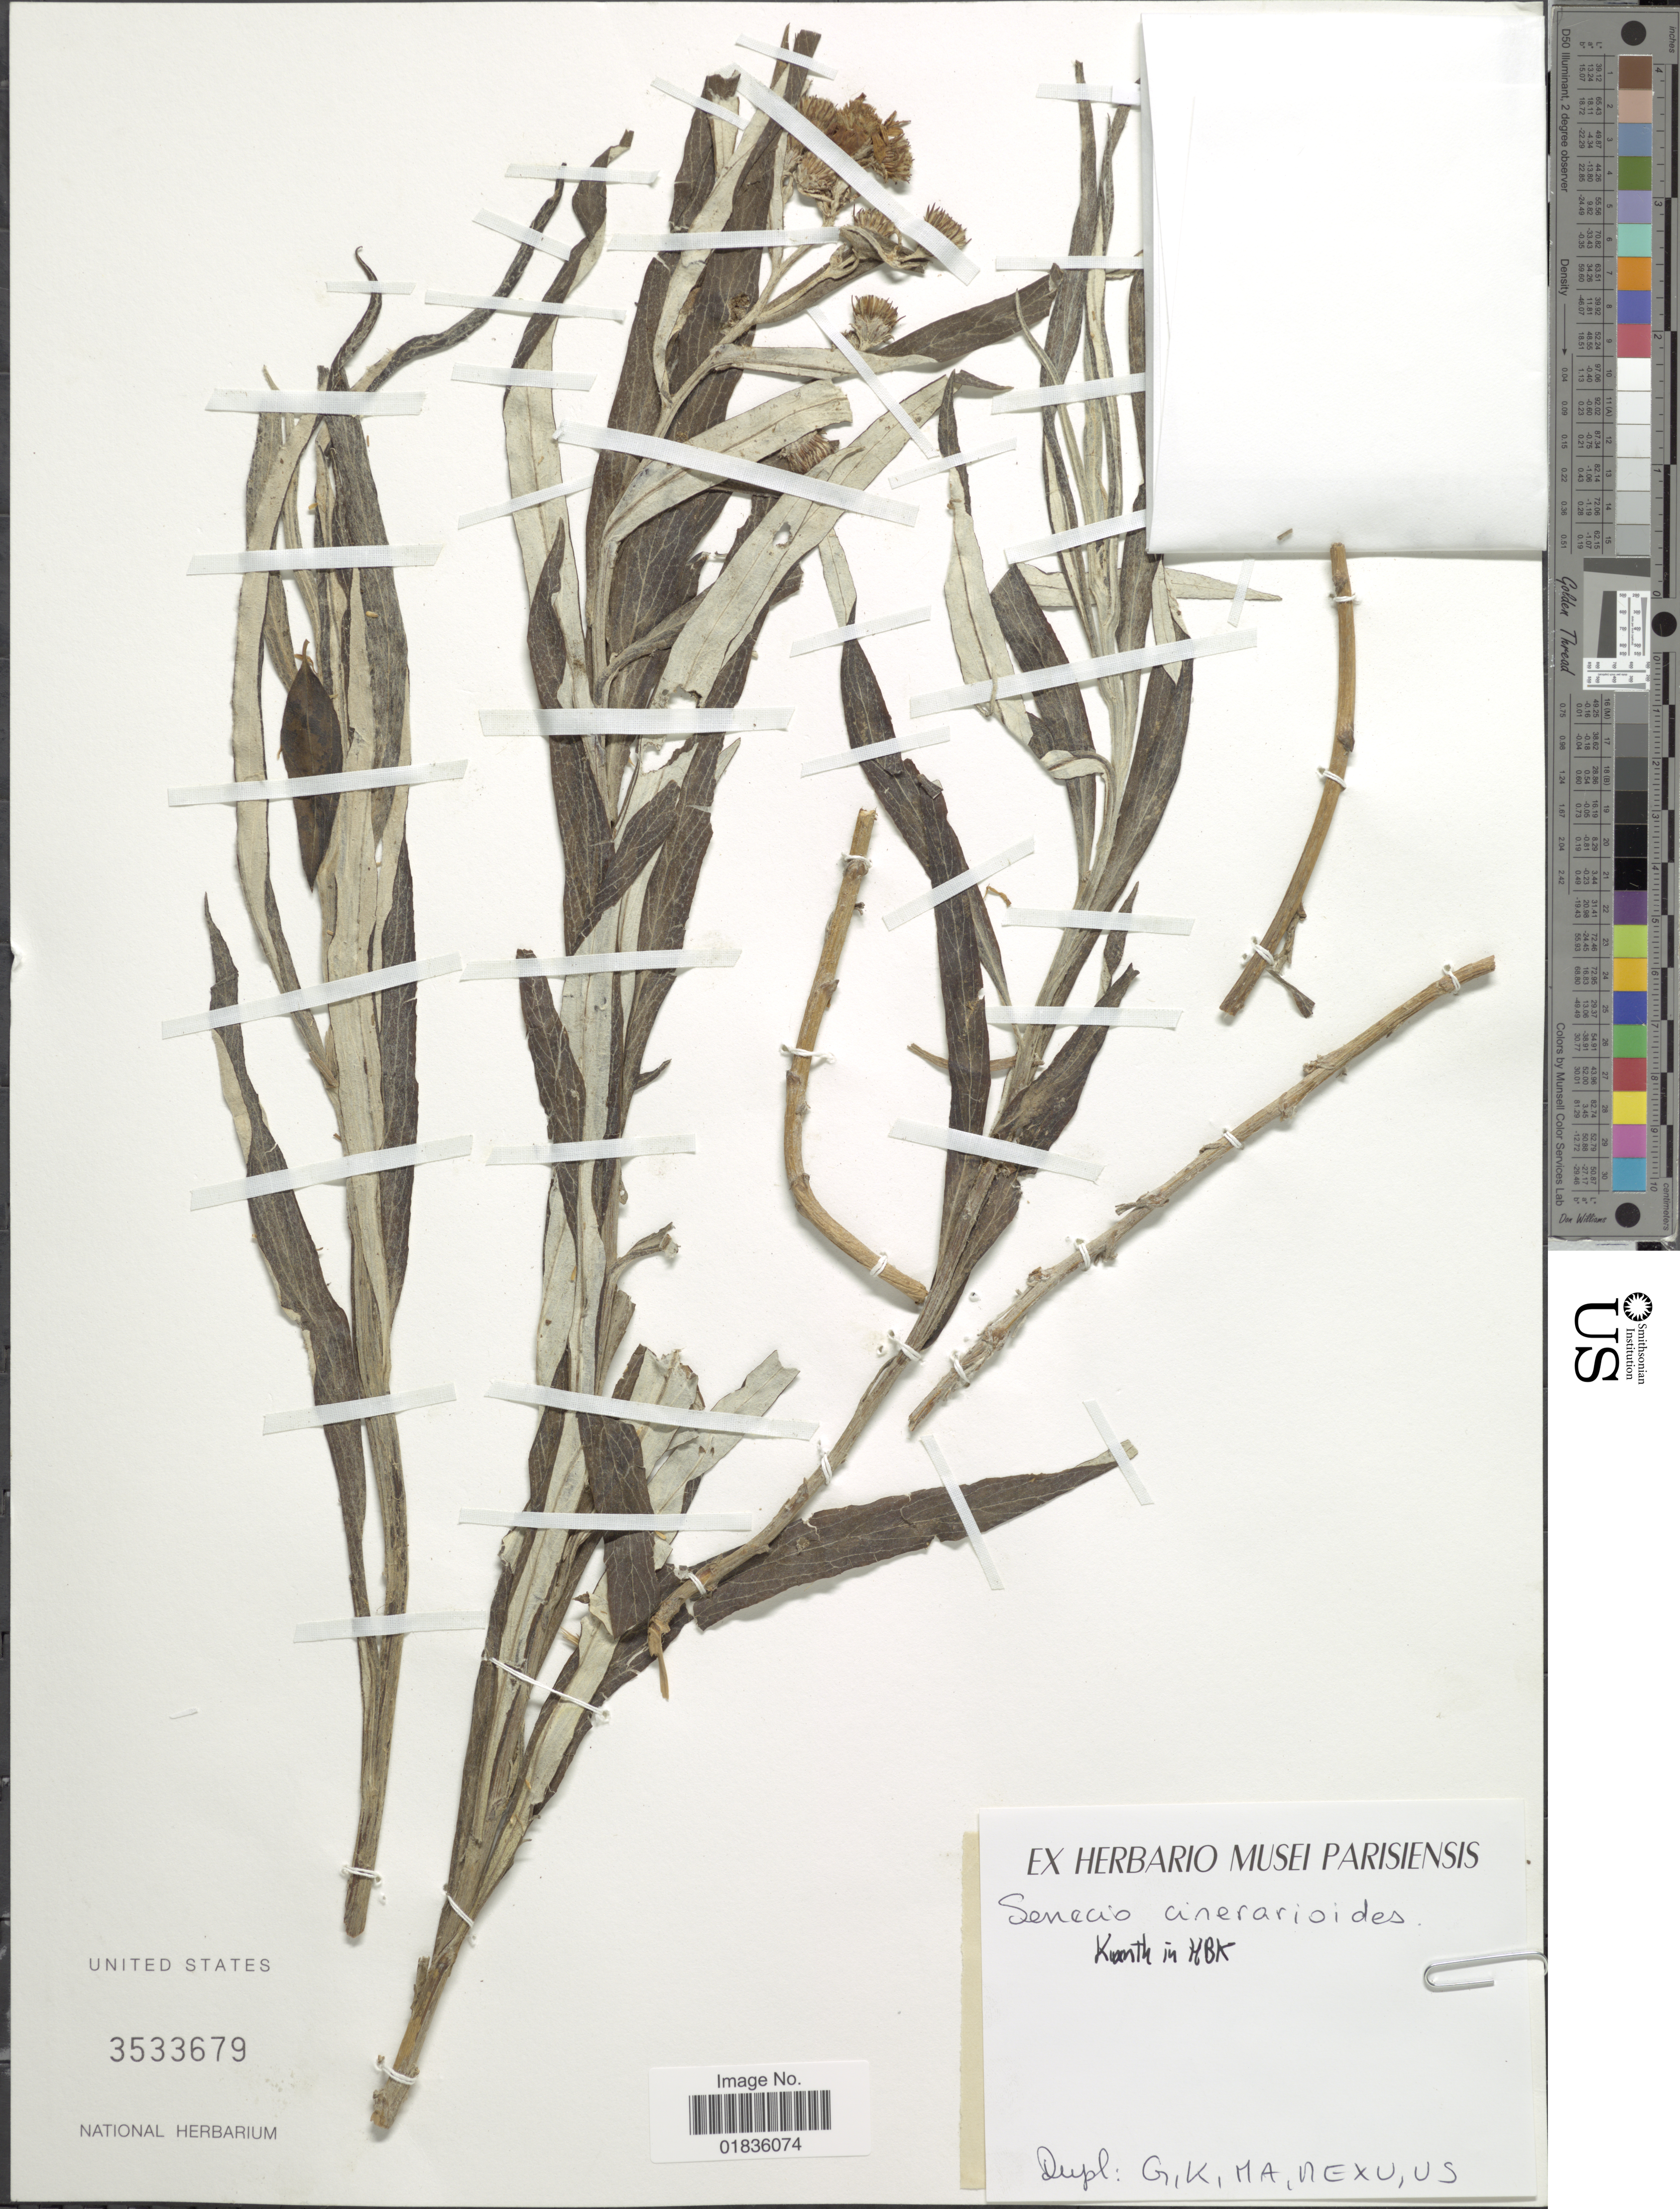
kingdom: Plantae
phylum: Tracheophyta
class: Magnoliopsida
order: Asterales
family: Asteraceae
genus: Senecio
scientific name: Senecio cinerarioides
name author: Kunth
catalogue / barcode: US 3533679